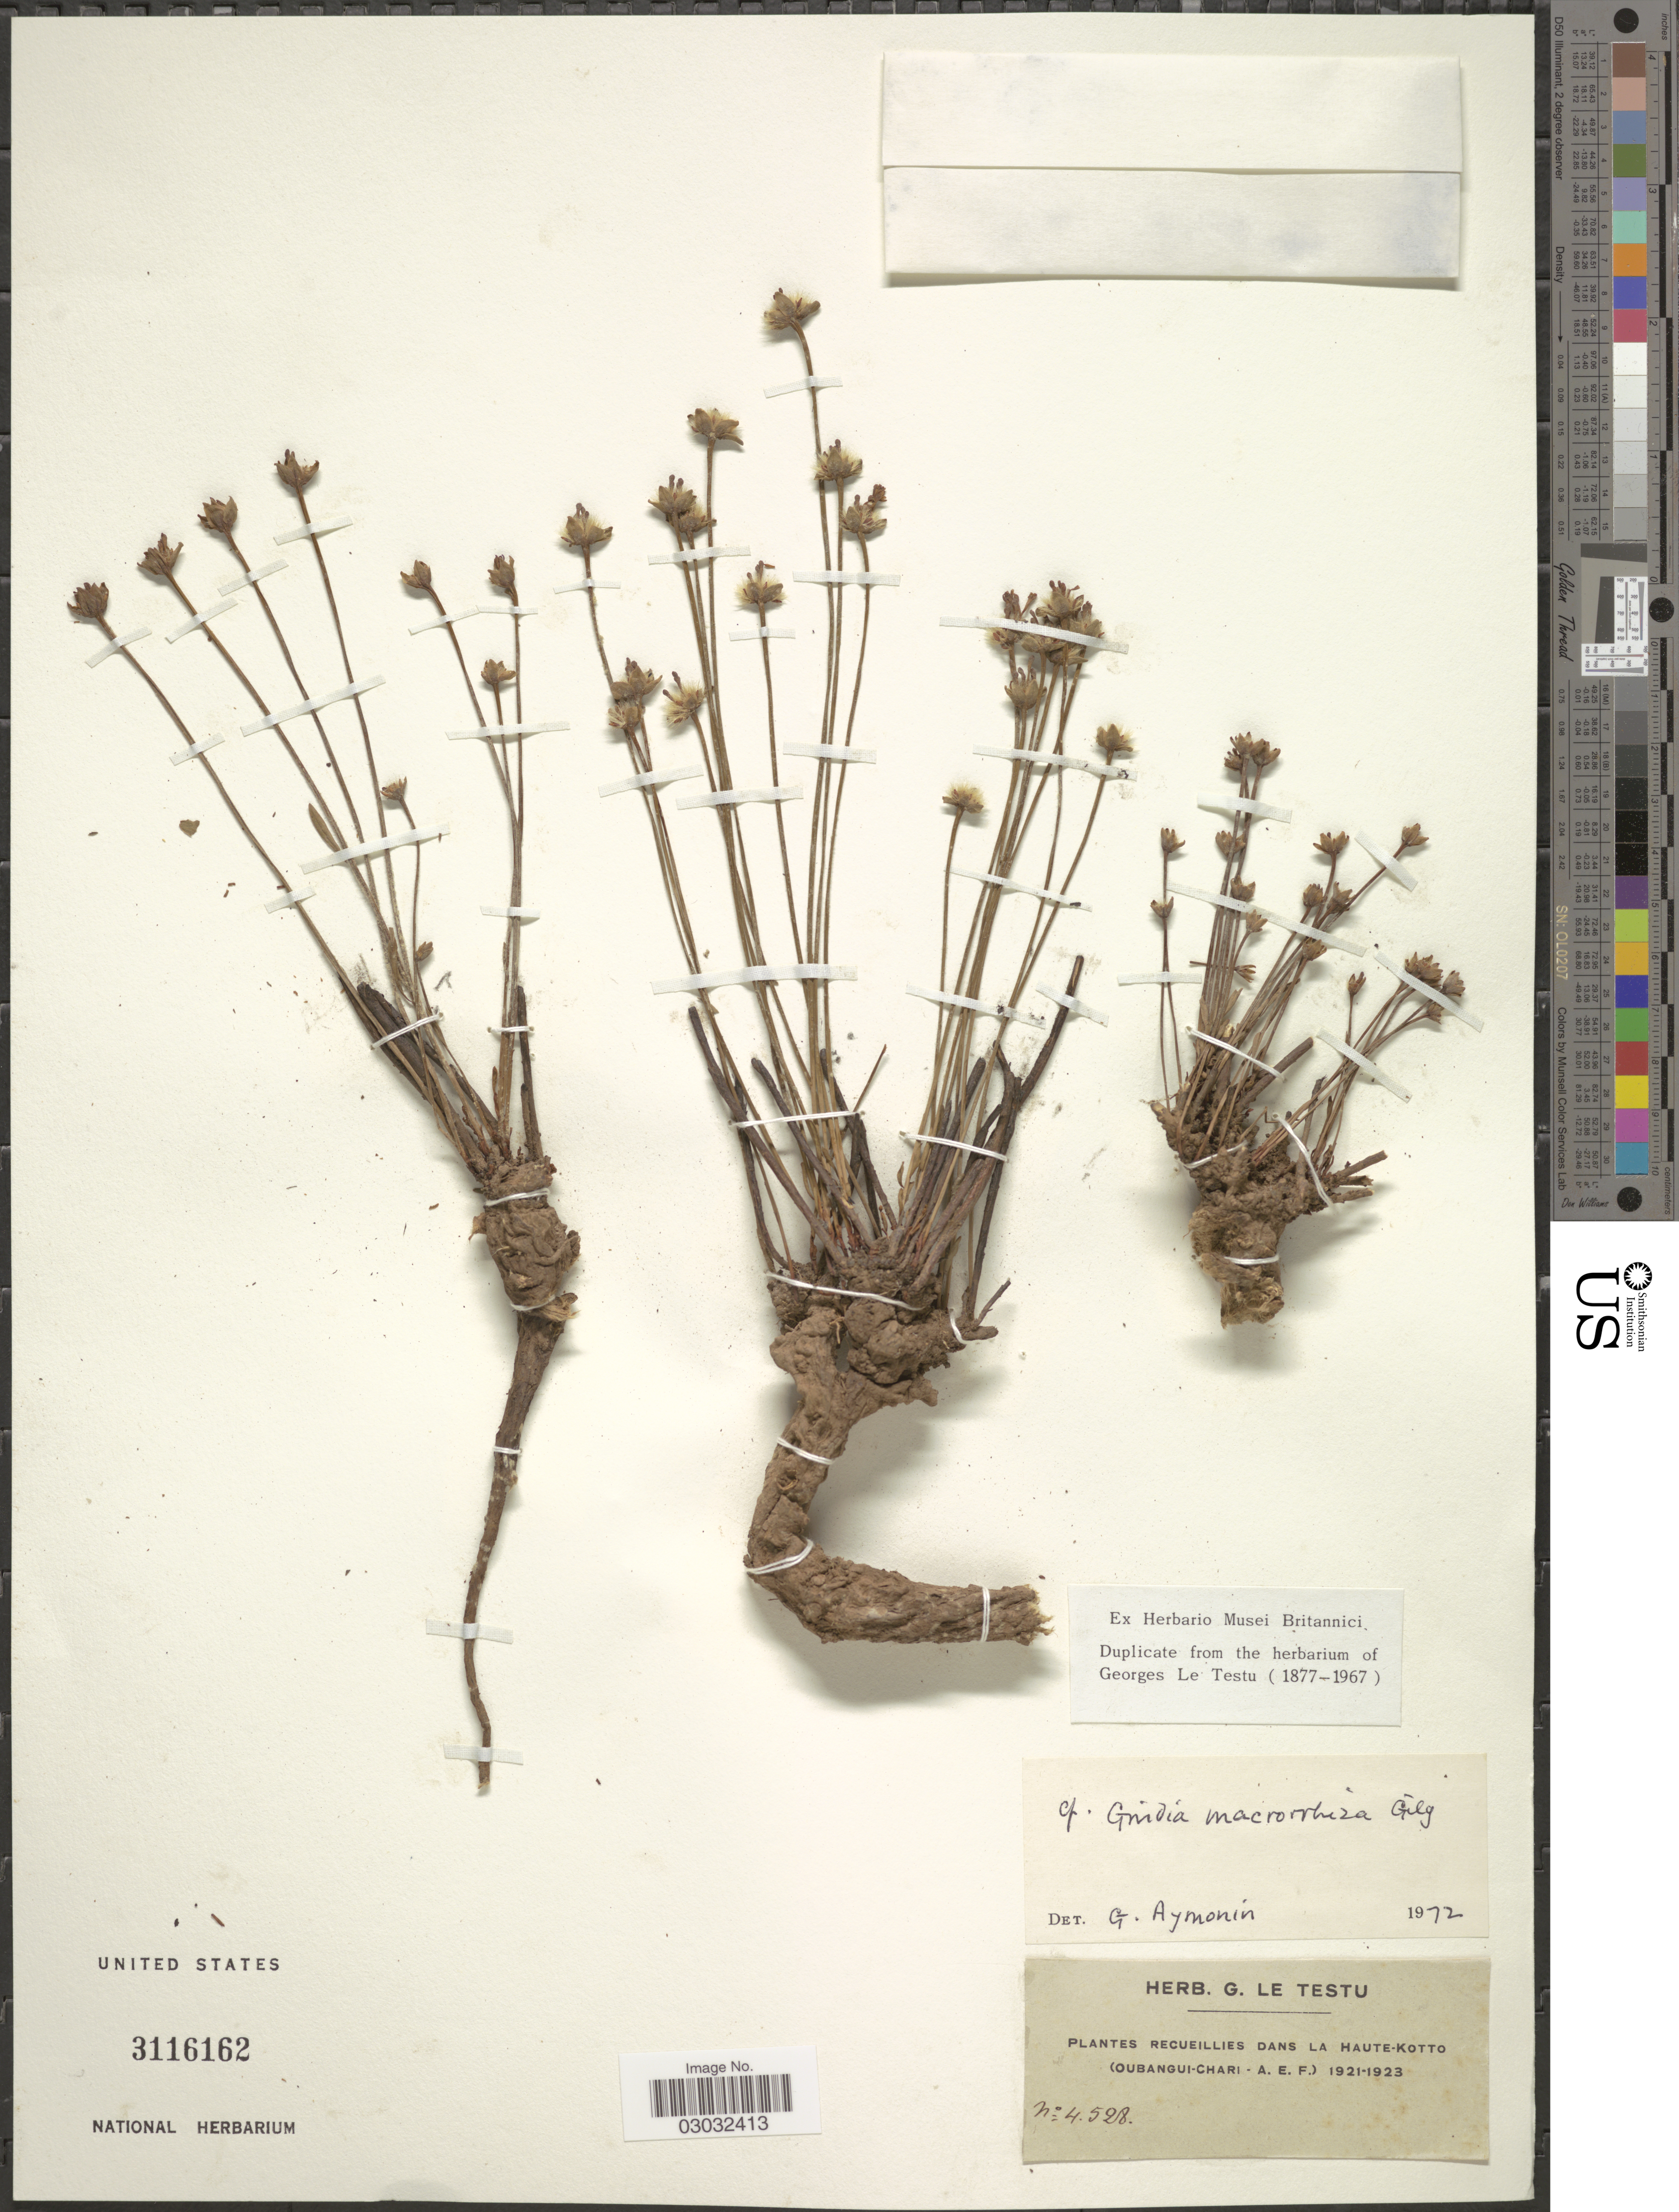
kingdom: Plantae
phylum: Tracheophyta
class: Magnoliopsida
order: Malvales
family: Thymelaeaceae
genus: Gnidia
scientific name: Gnidia macrorrhiza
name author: Gilg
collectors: G. Le Testu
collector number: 4528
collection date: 1921/1923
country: Central African Republic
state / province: Haute-Kotto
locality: (Oubangui-Chari - A. E. F.)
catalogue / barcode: US 3116162